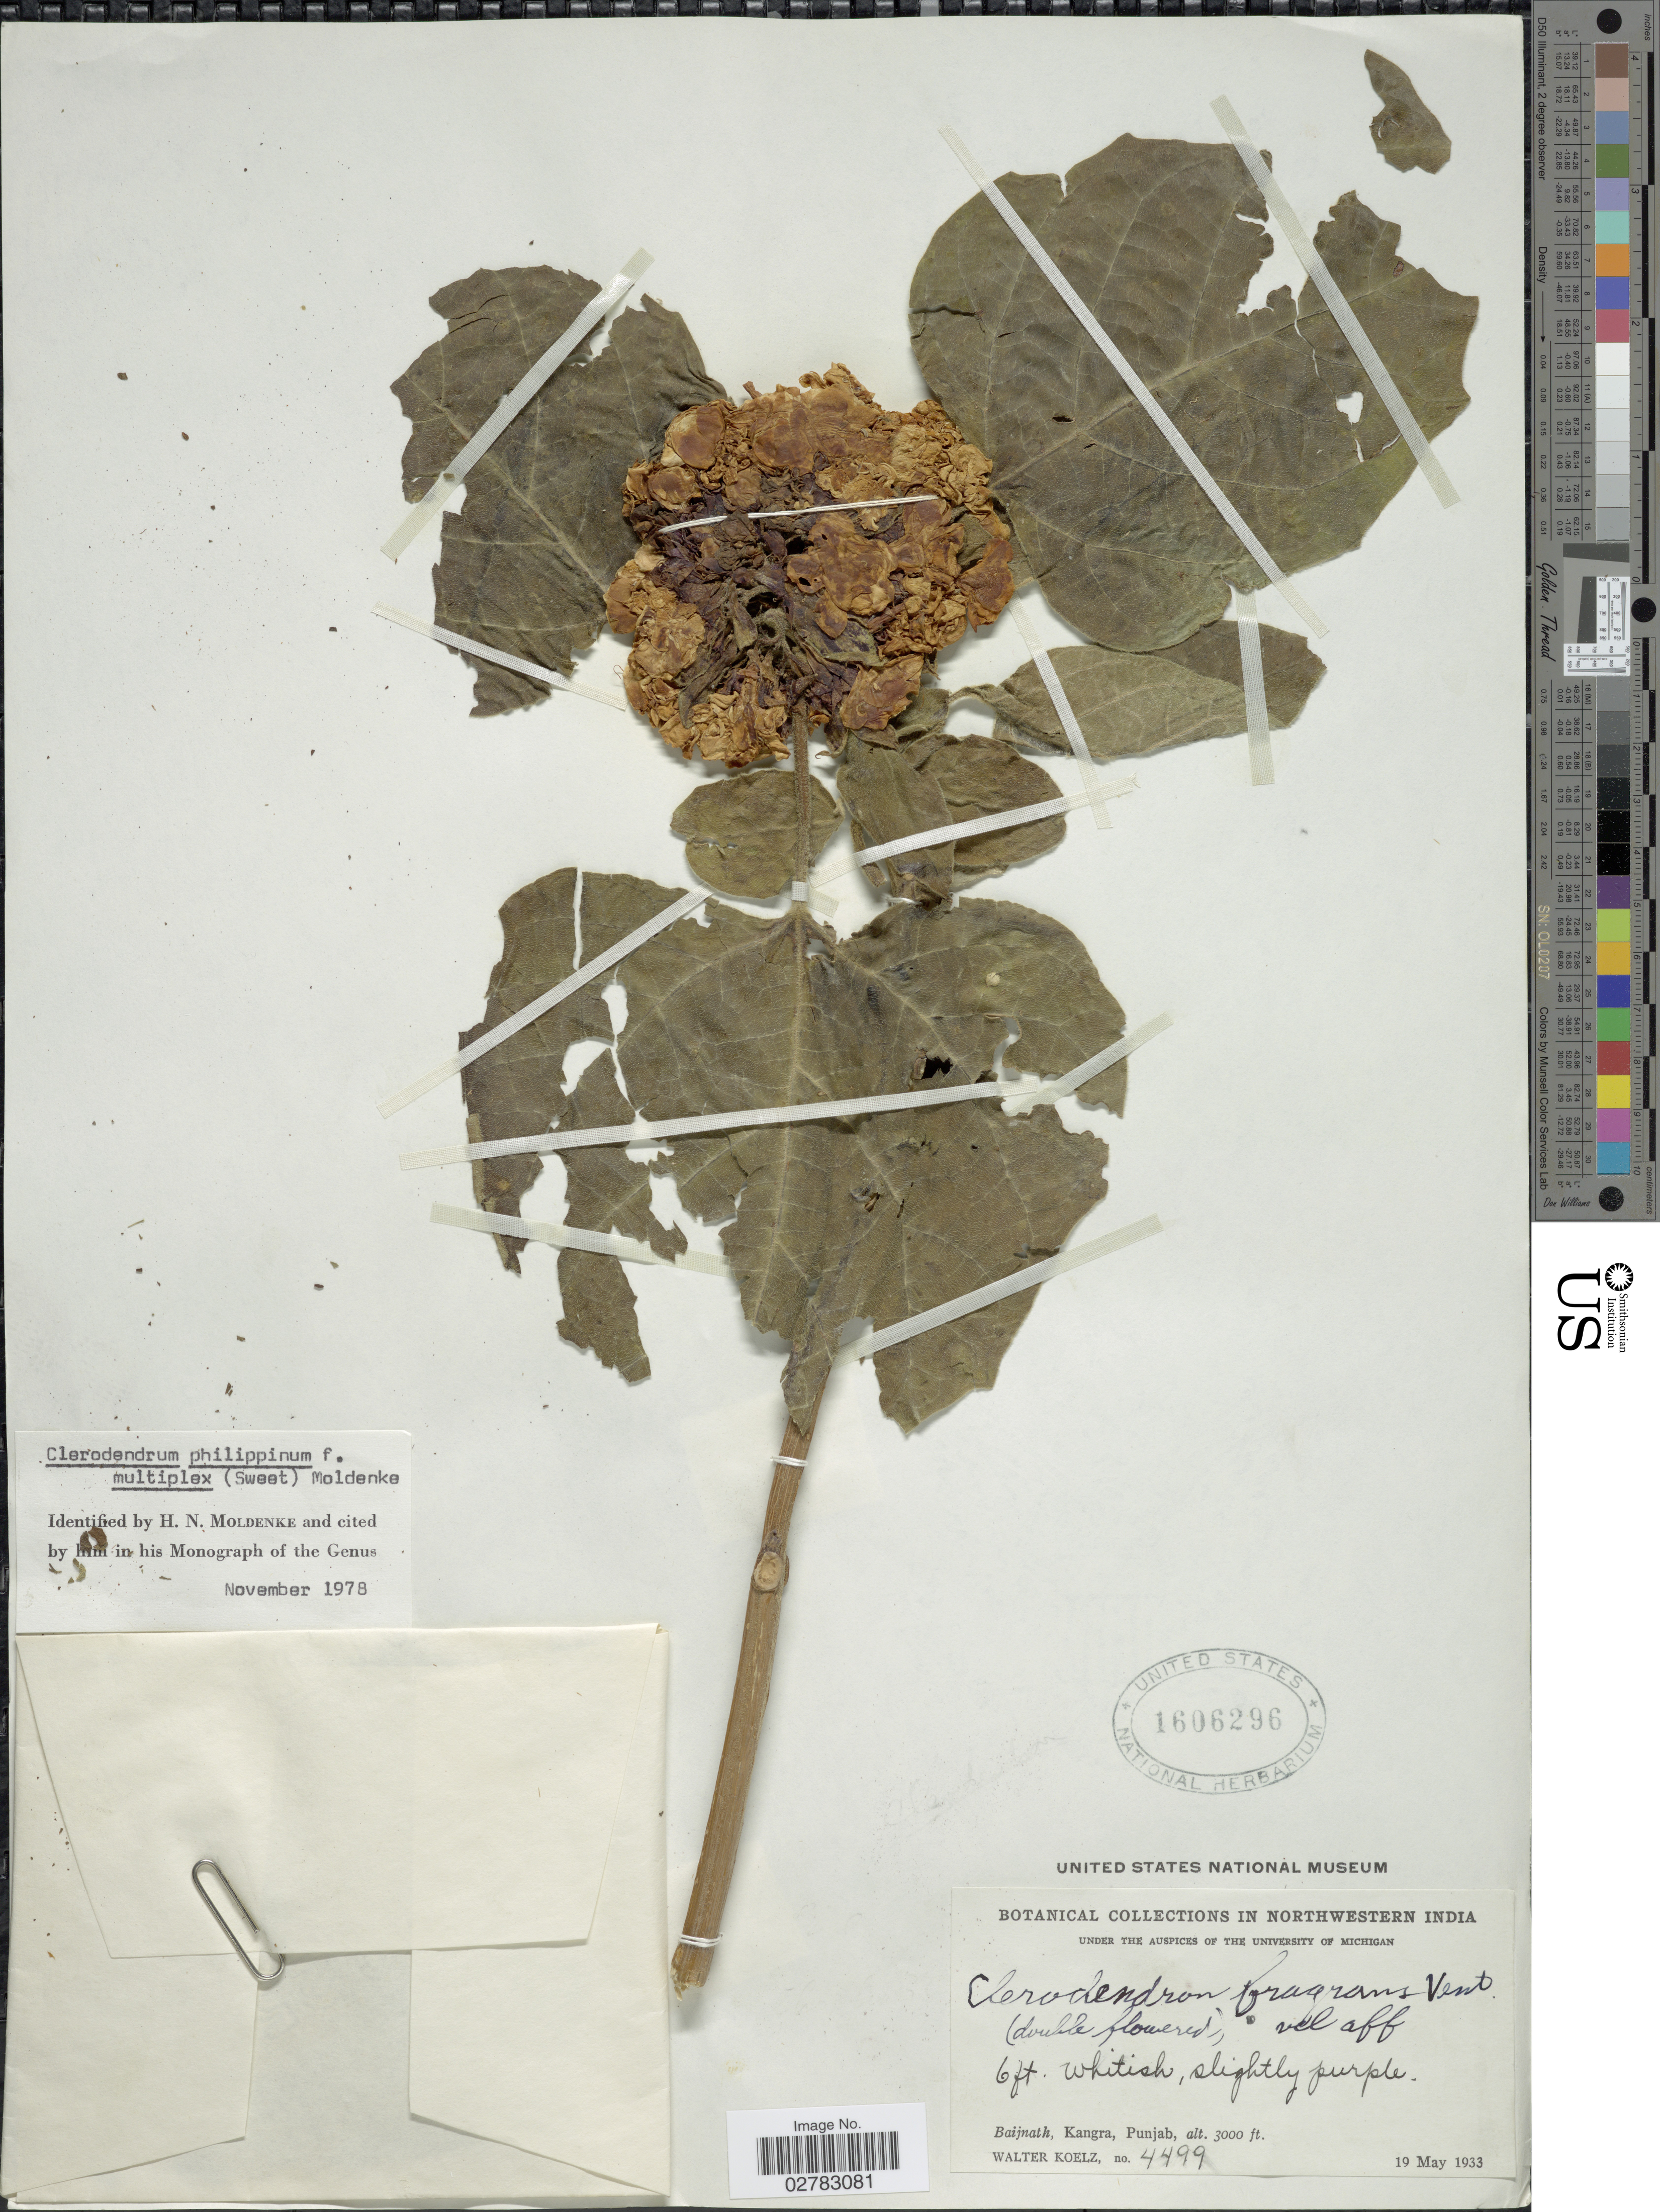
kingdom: Plantae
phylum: Tracheophyta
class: Magnoliopsida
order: Lamiales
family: Lamiaceae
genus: Clerodendrum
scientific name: Clerodendrum philippinum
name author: Schauer in DC.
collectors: W. N. Koelz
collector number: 4499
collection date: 1933-05-19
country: India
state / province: Himachal Pradesh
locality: Northwestern India. Baijnath, Kangra.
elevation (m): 914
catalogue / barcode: US 1606296